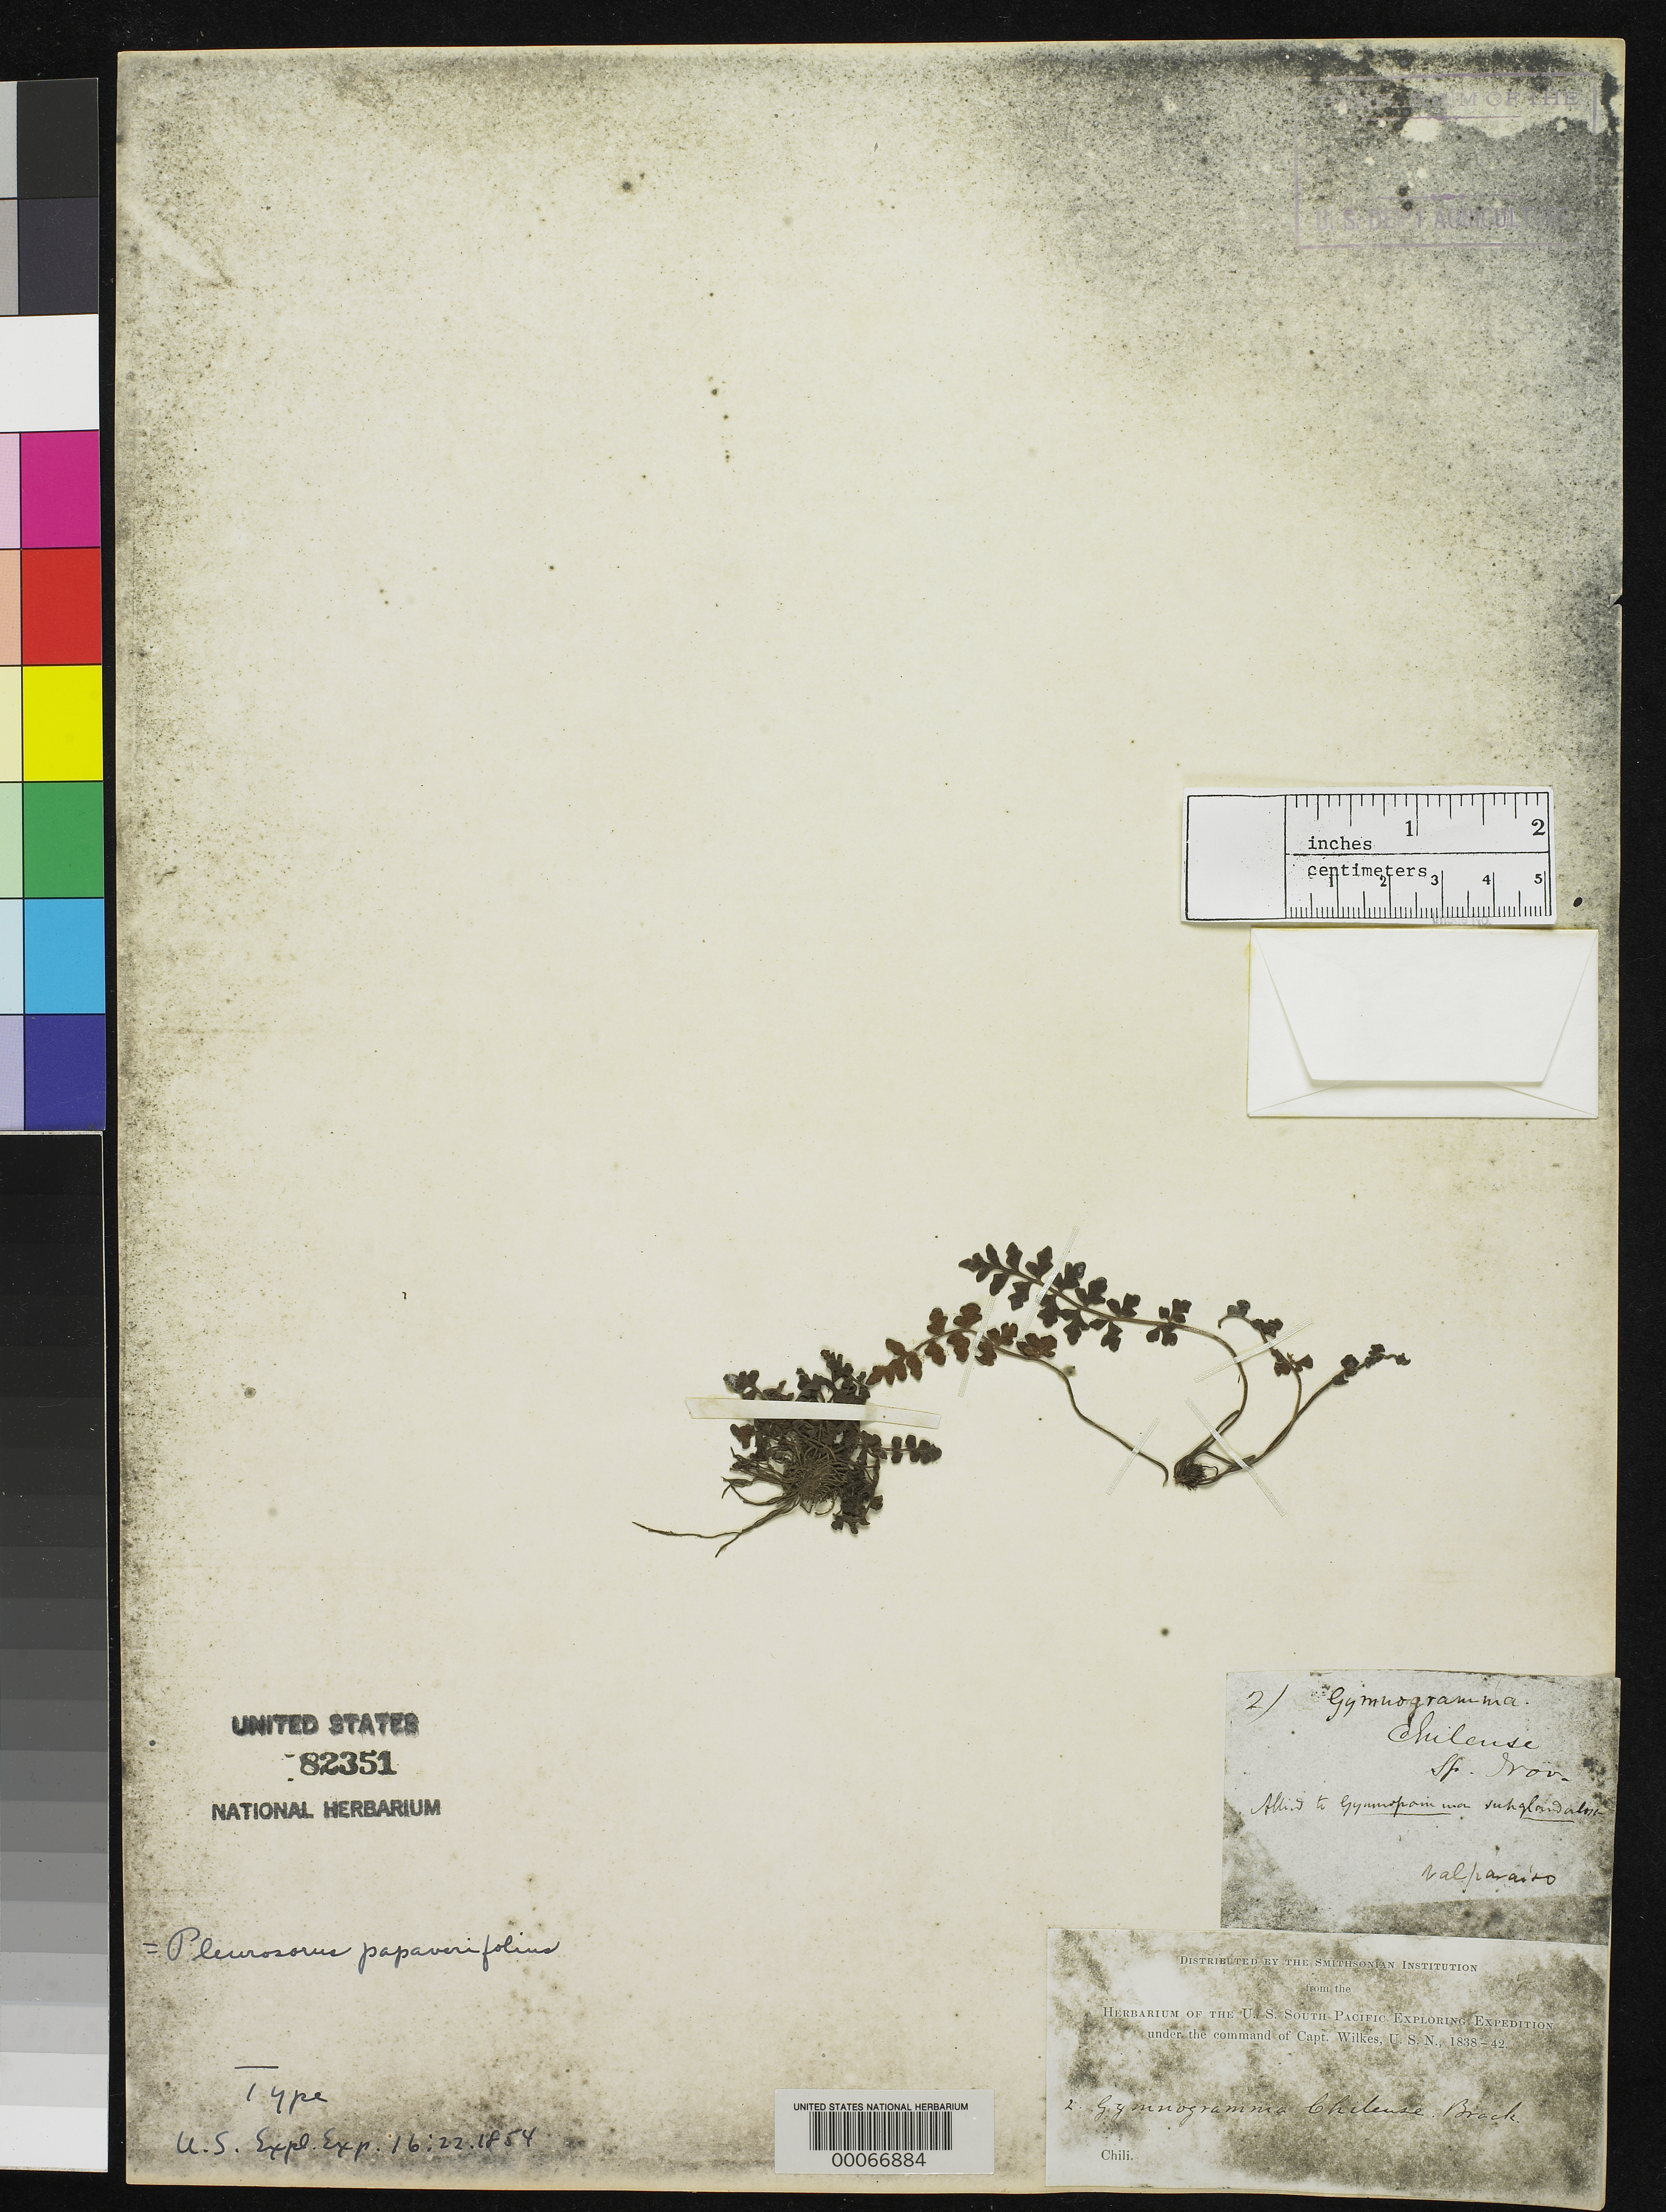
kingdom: Plantae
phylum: Tracheophyta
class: Polypodiopsida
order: Polypodiales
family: Pteridaceae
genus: Gymnogramma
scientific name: Gymnogramma chilense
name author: Brack. in Wilkes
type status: Holotype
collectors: Wilkes Explor. Exped.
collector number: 2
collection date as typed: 1838 to -- --- 1842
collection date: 1838/1842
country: Chile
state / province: Valparaíso (V)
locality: Valparaiso.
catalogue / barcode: US 82351